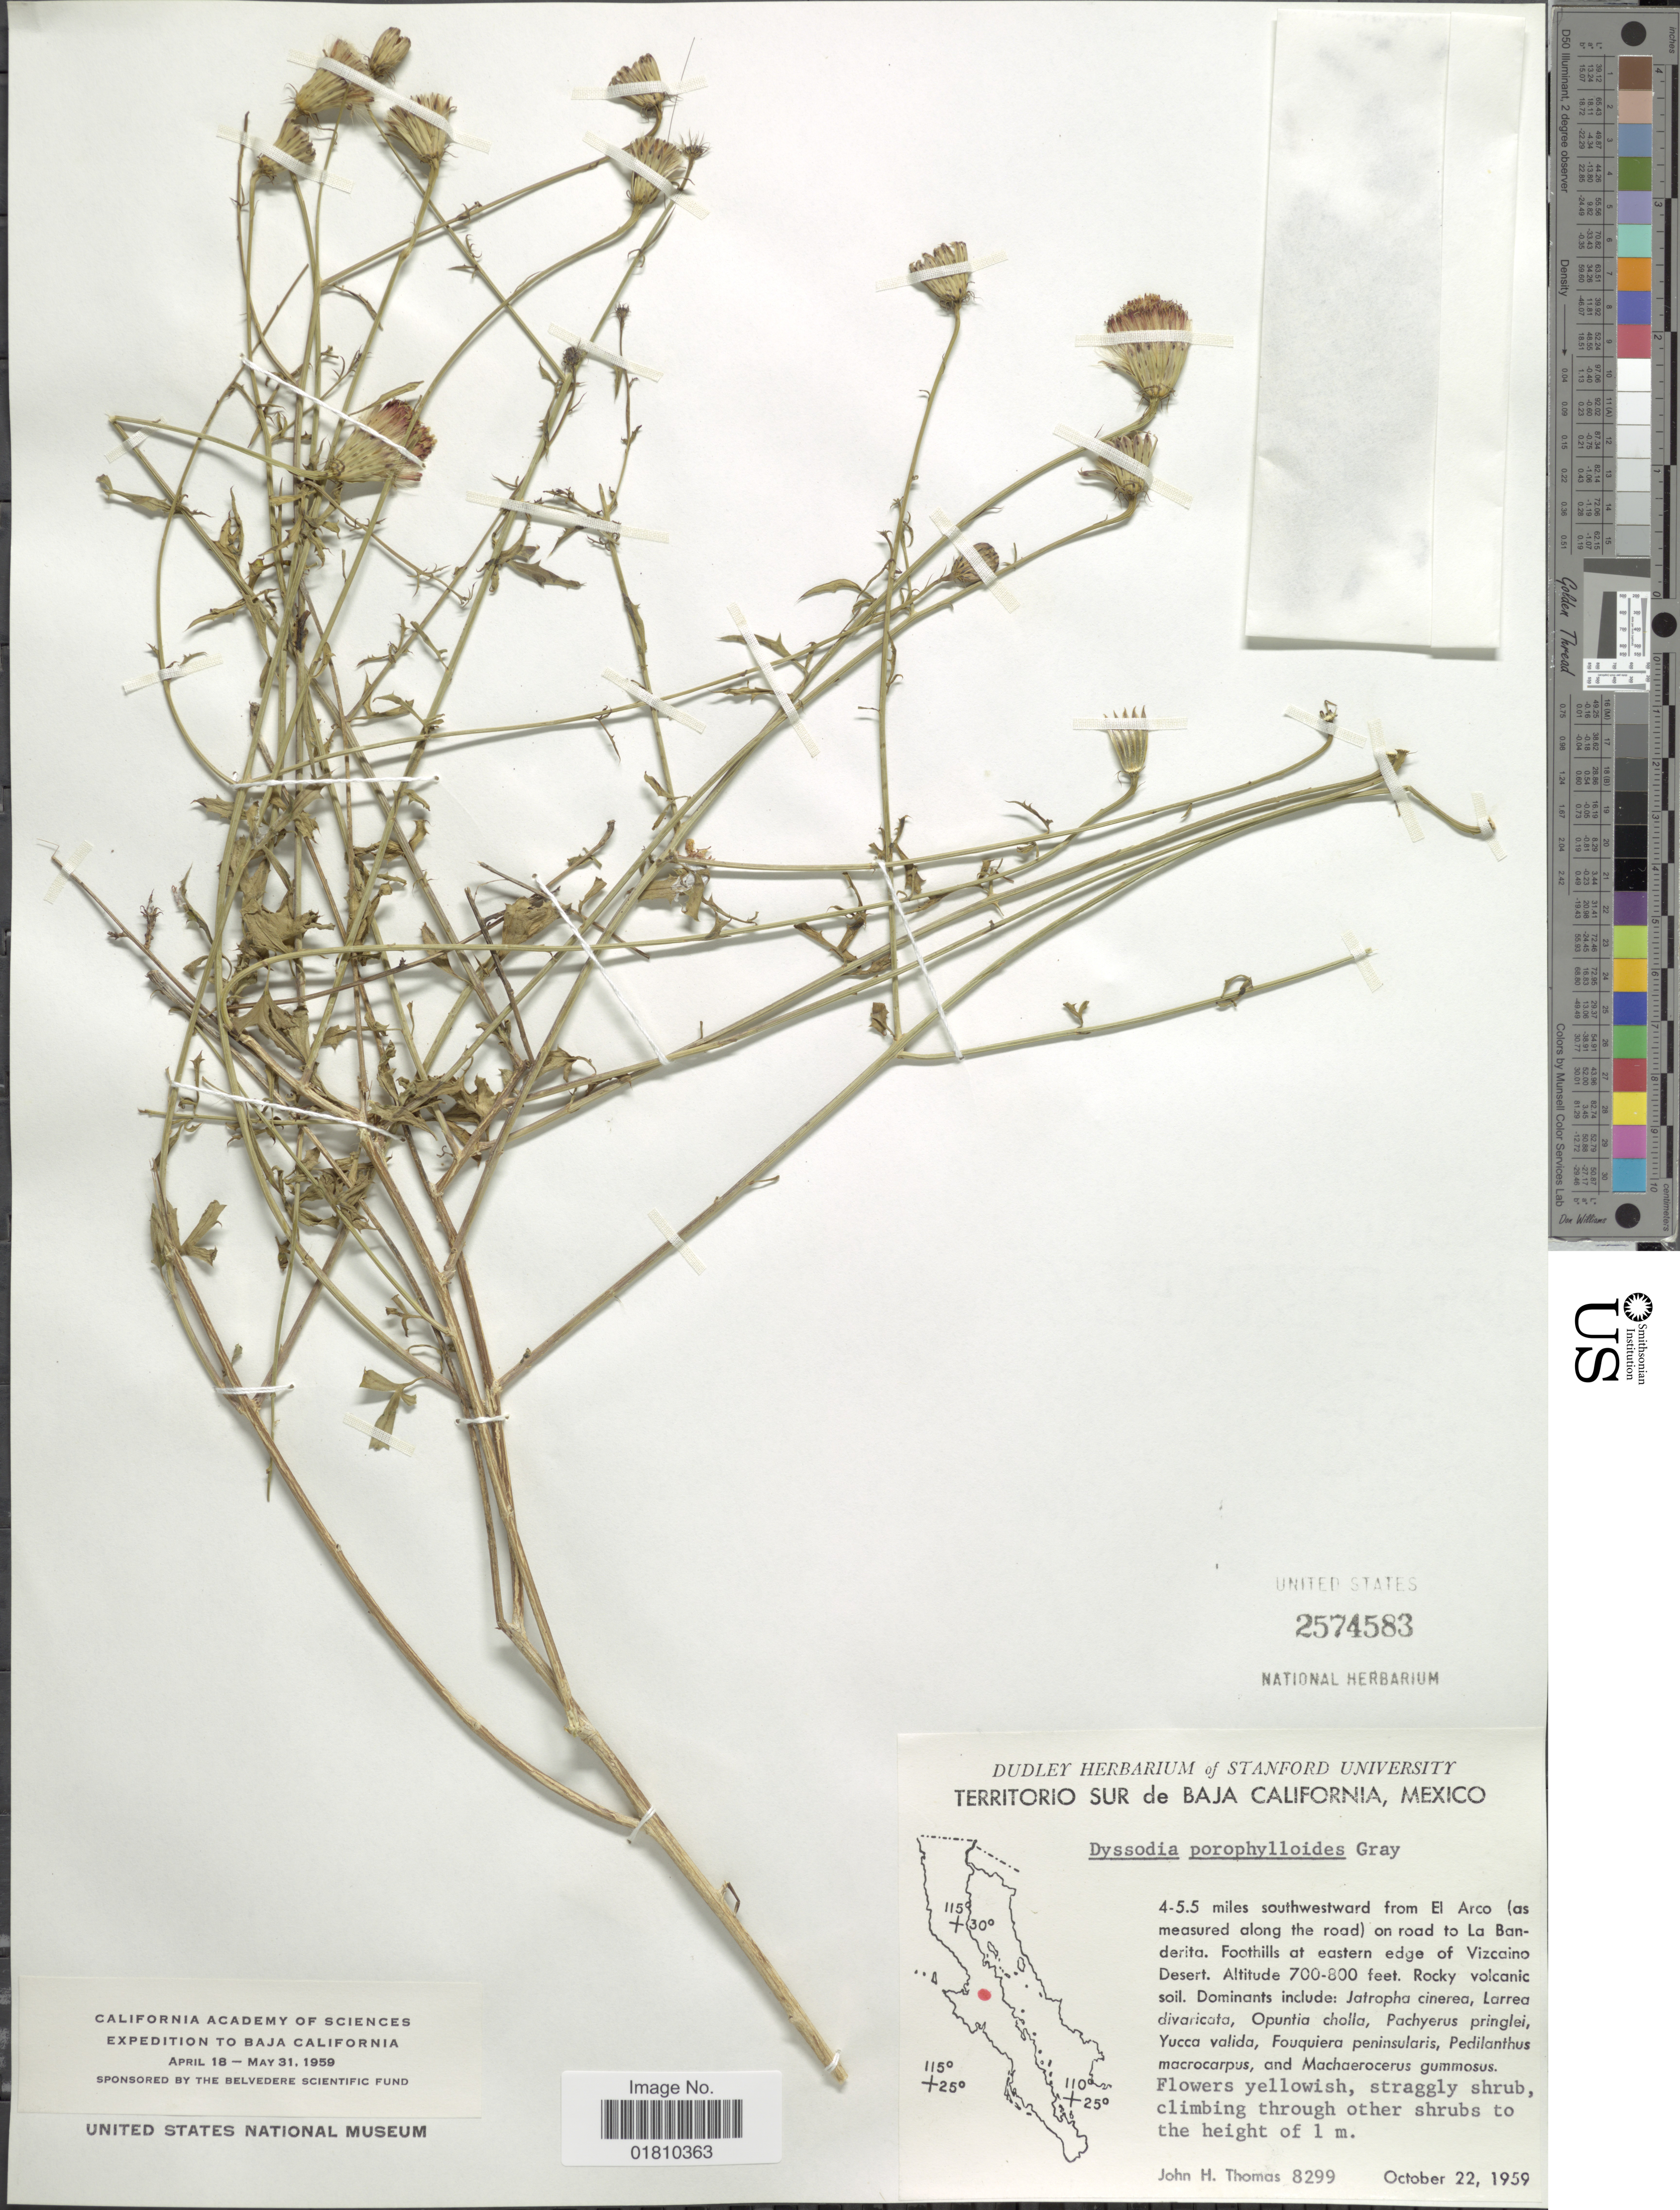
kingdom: Plantae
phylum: Tracheophyta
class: Magnoliopsida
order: Asterales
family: Asteraceae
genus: Adenophyllum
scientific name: Adenophyllum porophylloides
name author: (A. Gray) Strother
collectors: J. H. Thomas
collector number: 8299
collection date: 1959-10-22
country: Mexico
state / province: Baja California Sur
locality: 4-5.5 miles southwestward from El Arco (as measured along the road) on road to La Banderita, foothills at eastern edge of Vizcaino Desert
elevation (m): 213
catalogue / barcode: US 2574583